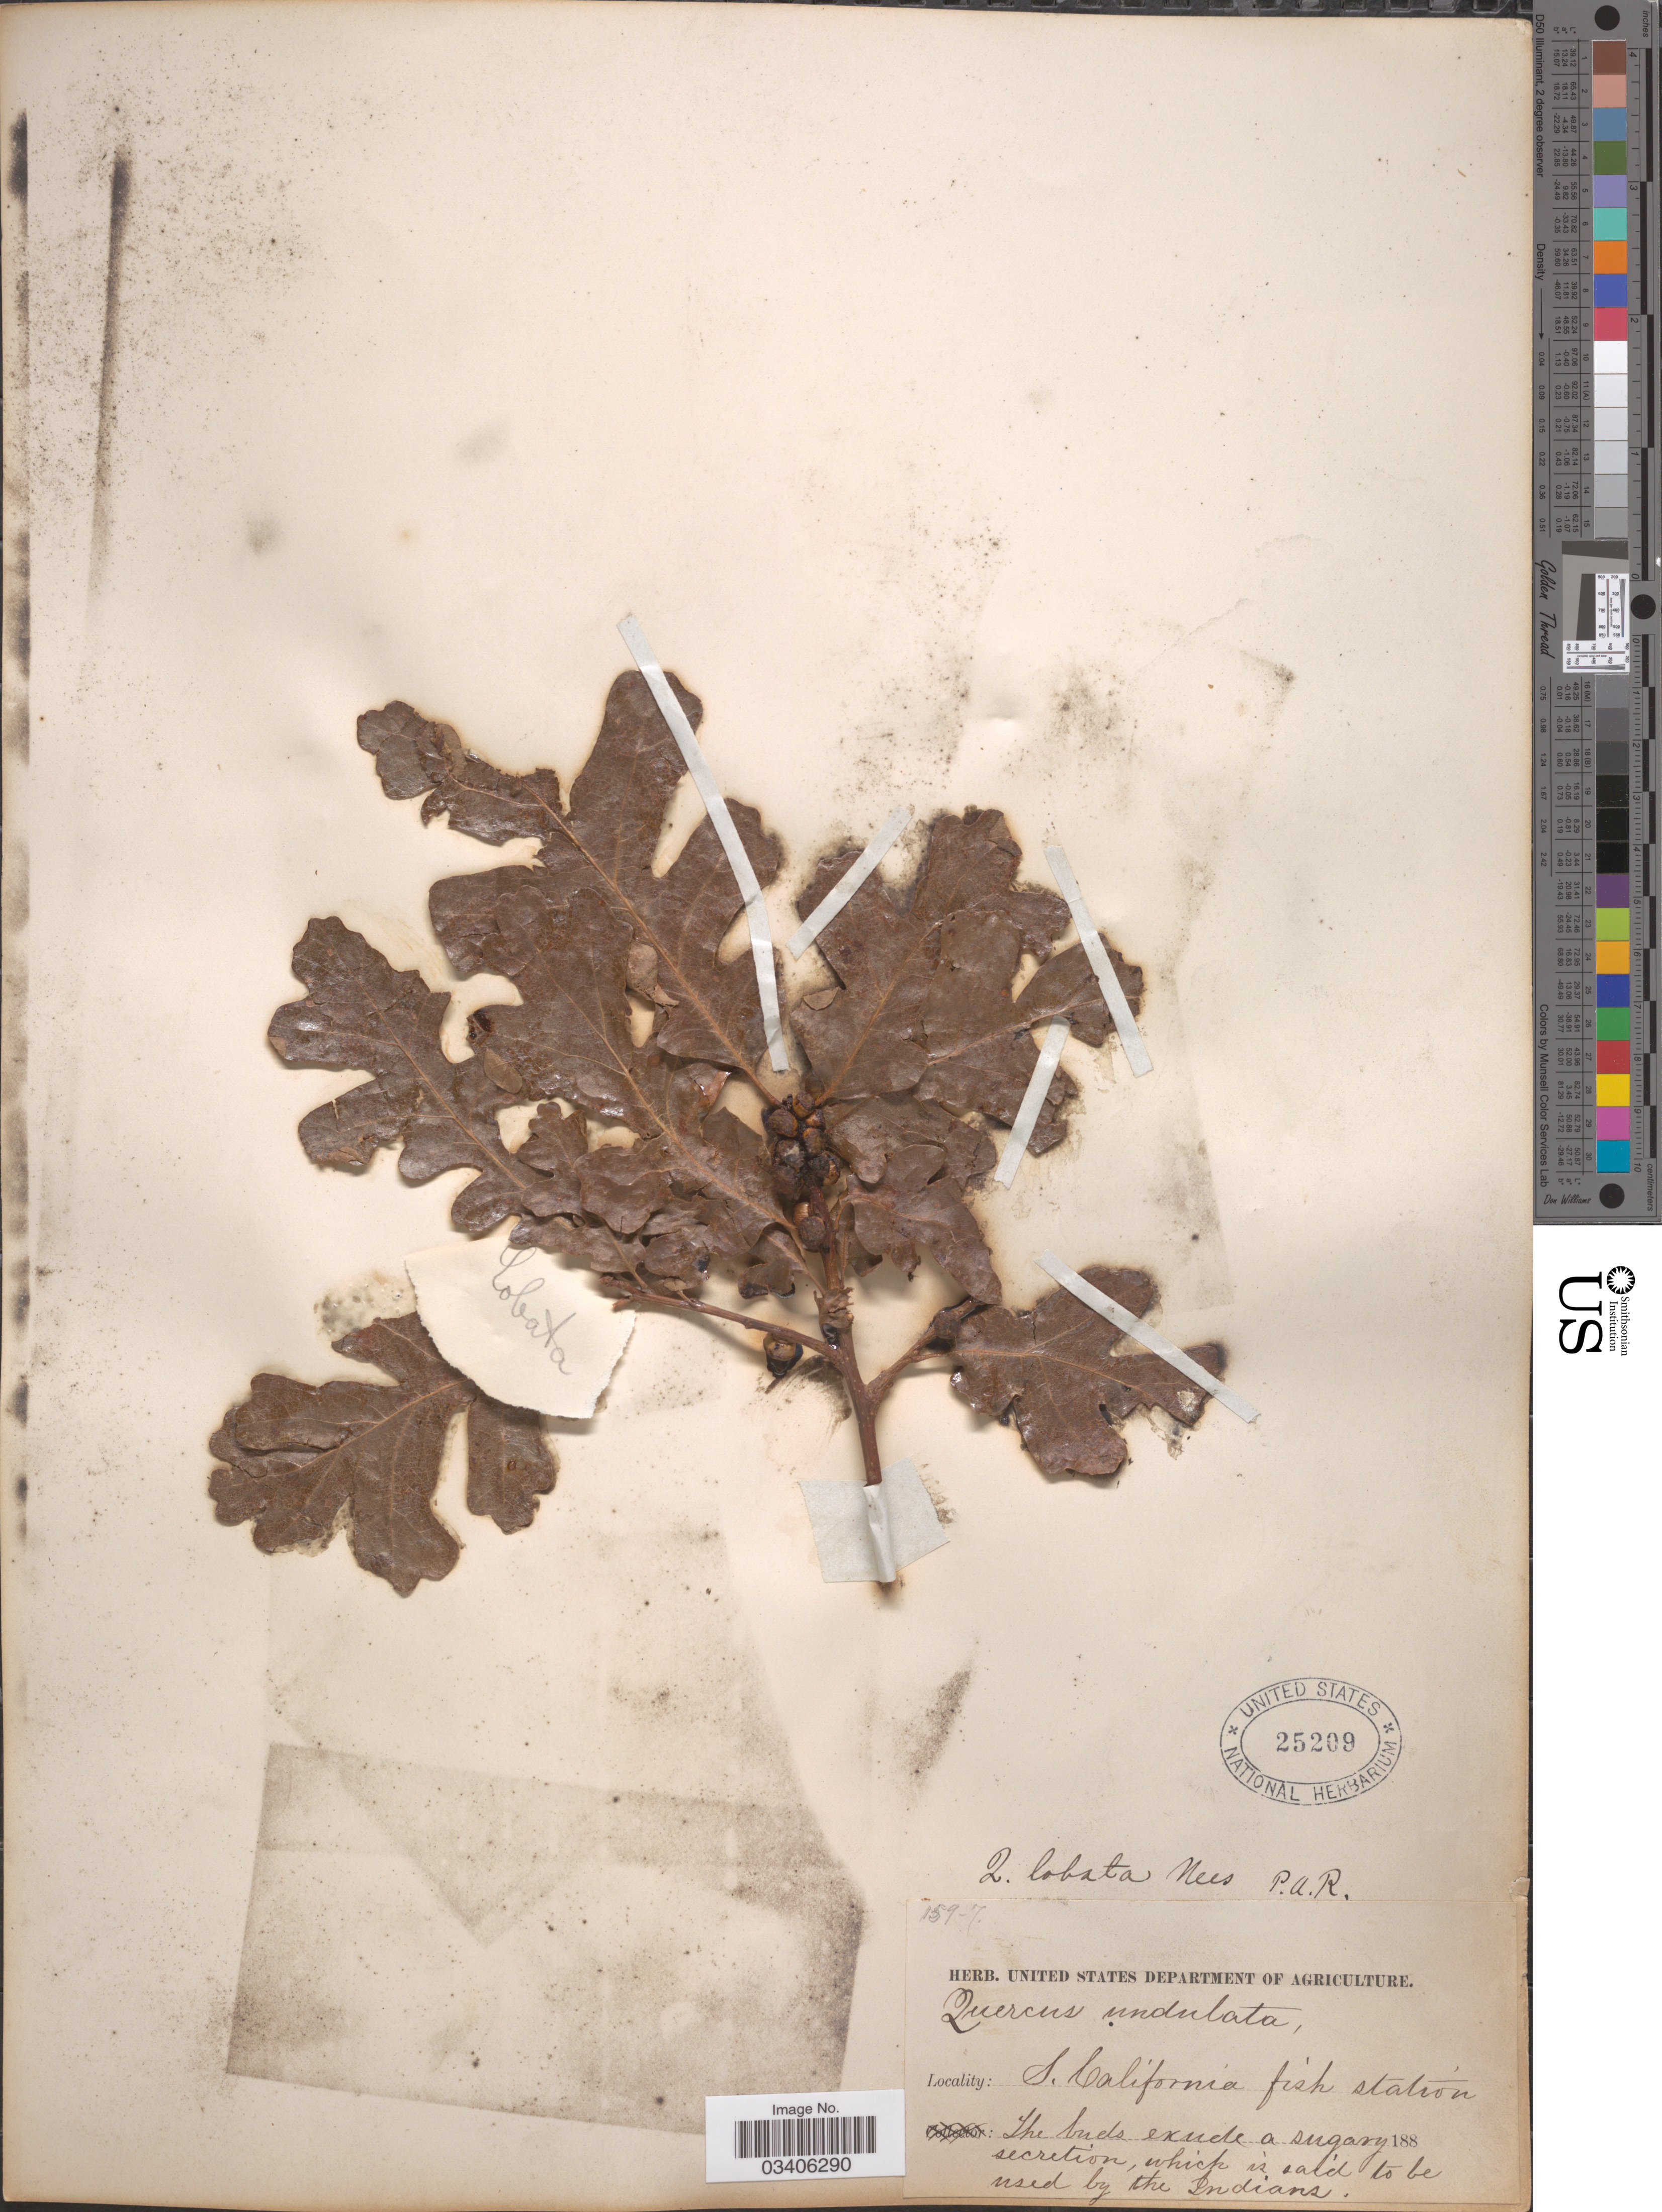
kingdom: Plantae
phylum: Tracheophyta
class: Magnoliopsida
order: Fagales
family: Fagaceae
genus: Quercus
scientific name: Quercus lobata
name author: Née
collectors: ex herb. U. S. Department of Agriculture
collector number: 159-7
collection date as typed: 188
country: United States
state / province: California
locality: S. California fish station.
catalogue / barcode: US 25209